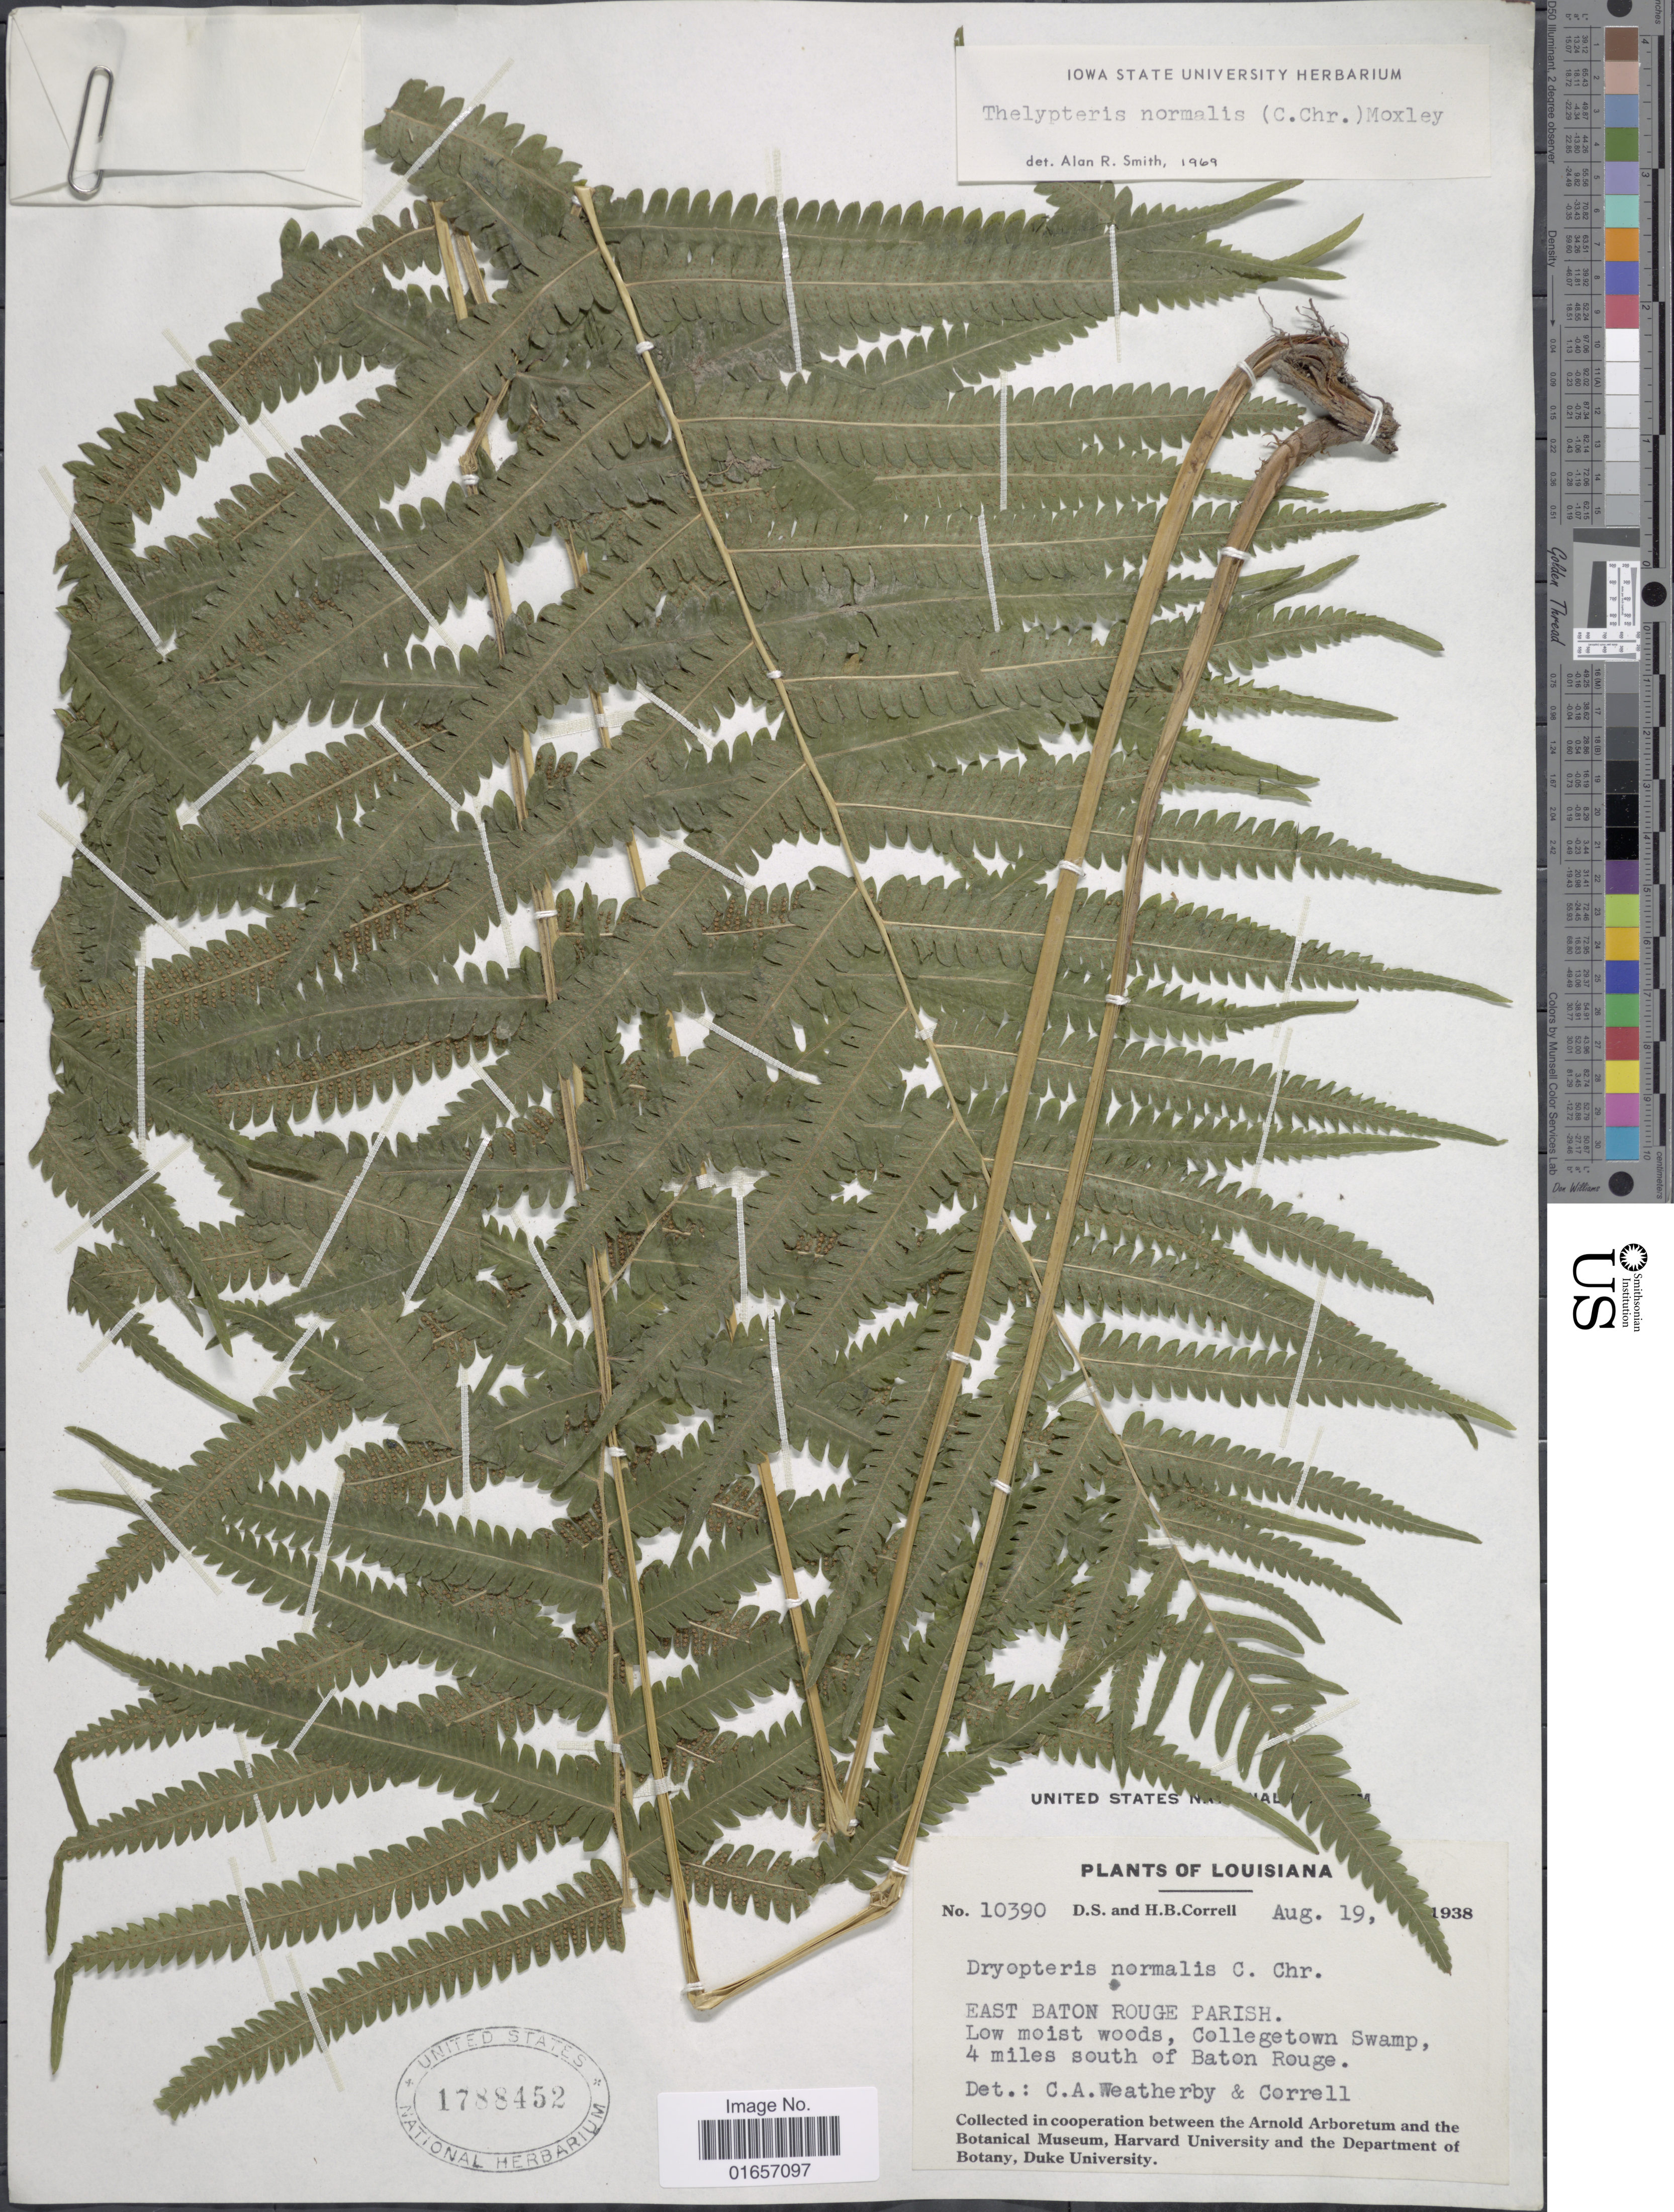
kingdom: Plantae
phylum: Tracheophyta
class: Polypodiopsida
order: Polypodiales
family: Thelypteridaceae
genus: Christella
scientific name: Christella kunthii comb. ined.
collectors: D. S. Correll & H. Correll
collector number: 10390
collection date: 1938-08-19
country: United States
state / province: Louisiana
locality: East Baton Rouge Parish, Collegetown Swamp, 4 miles south of Baton Rouge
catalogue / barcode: US 1788452